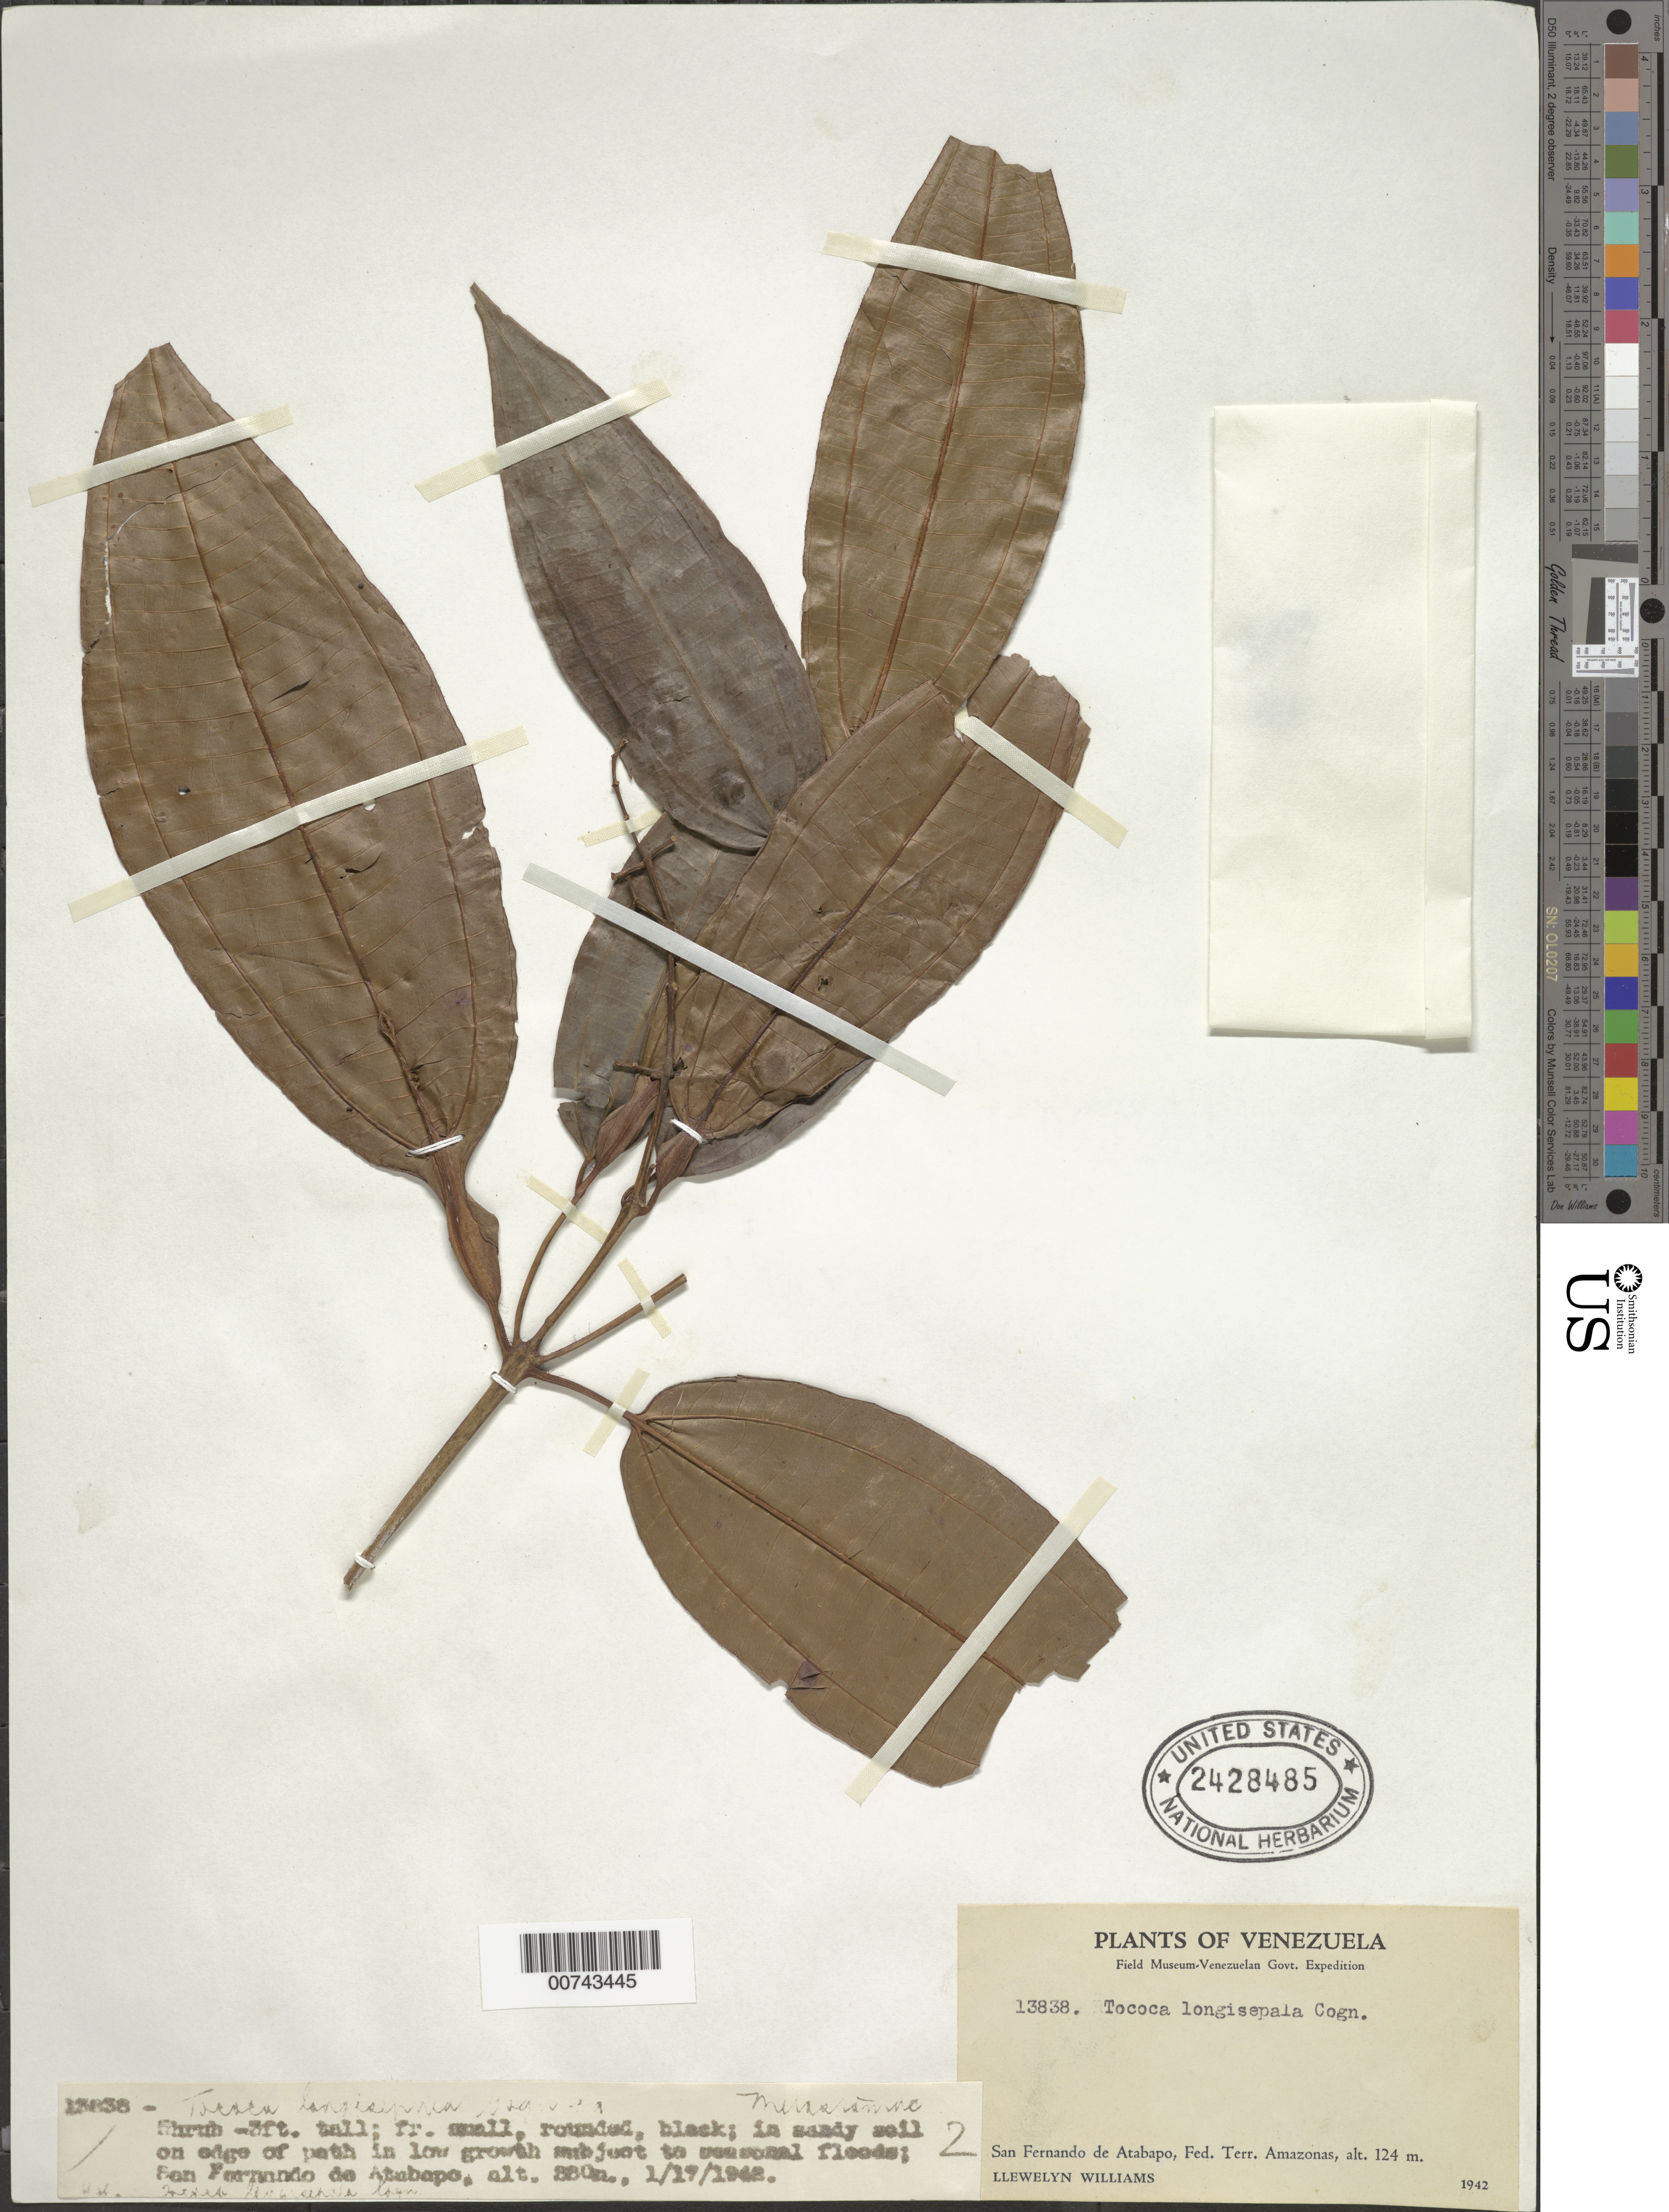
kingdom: Plantae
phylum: Tracheophyta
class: Magnoliopsida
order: Myrtales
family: Melastomataceae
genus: Tococa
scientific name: Tococa coronata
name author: Benth.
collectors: Ll. Williams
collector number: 13838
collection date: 1942-01-17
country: Venezuela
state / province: Amazonas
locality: San Fernando de Atabapo, Fed. Terr. Amazonas.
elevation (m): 280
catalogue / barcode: US 2428485